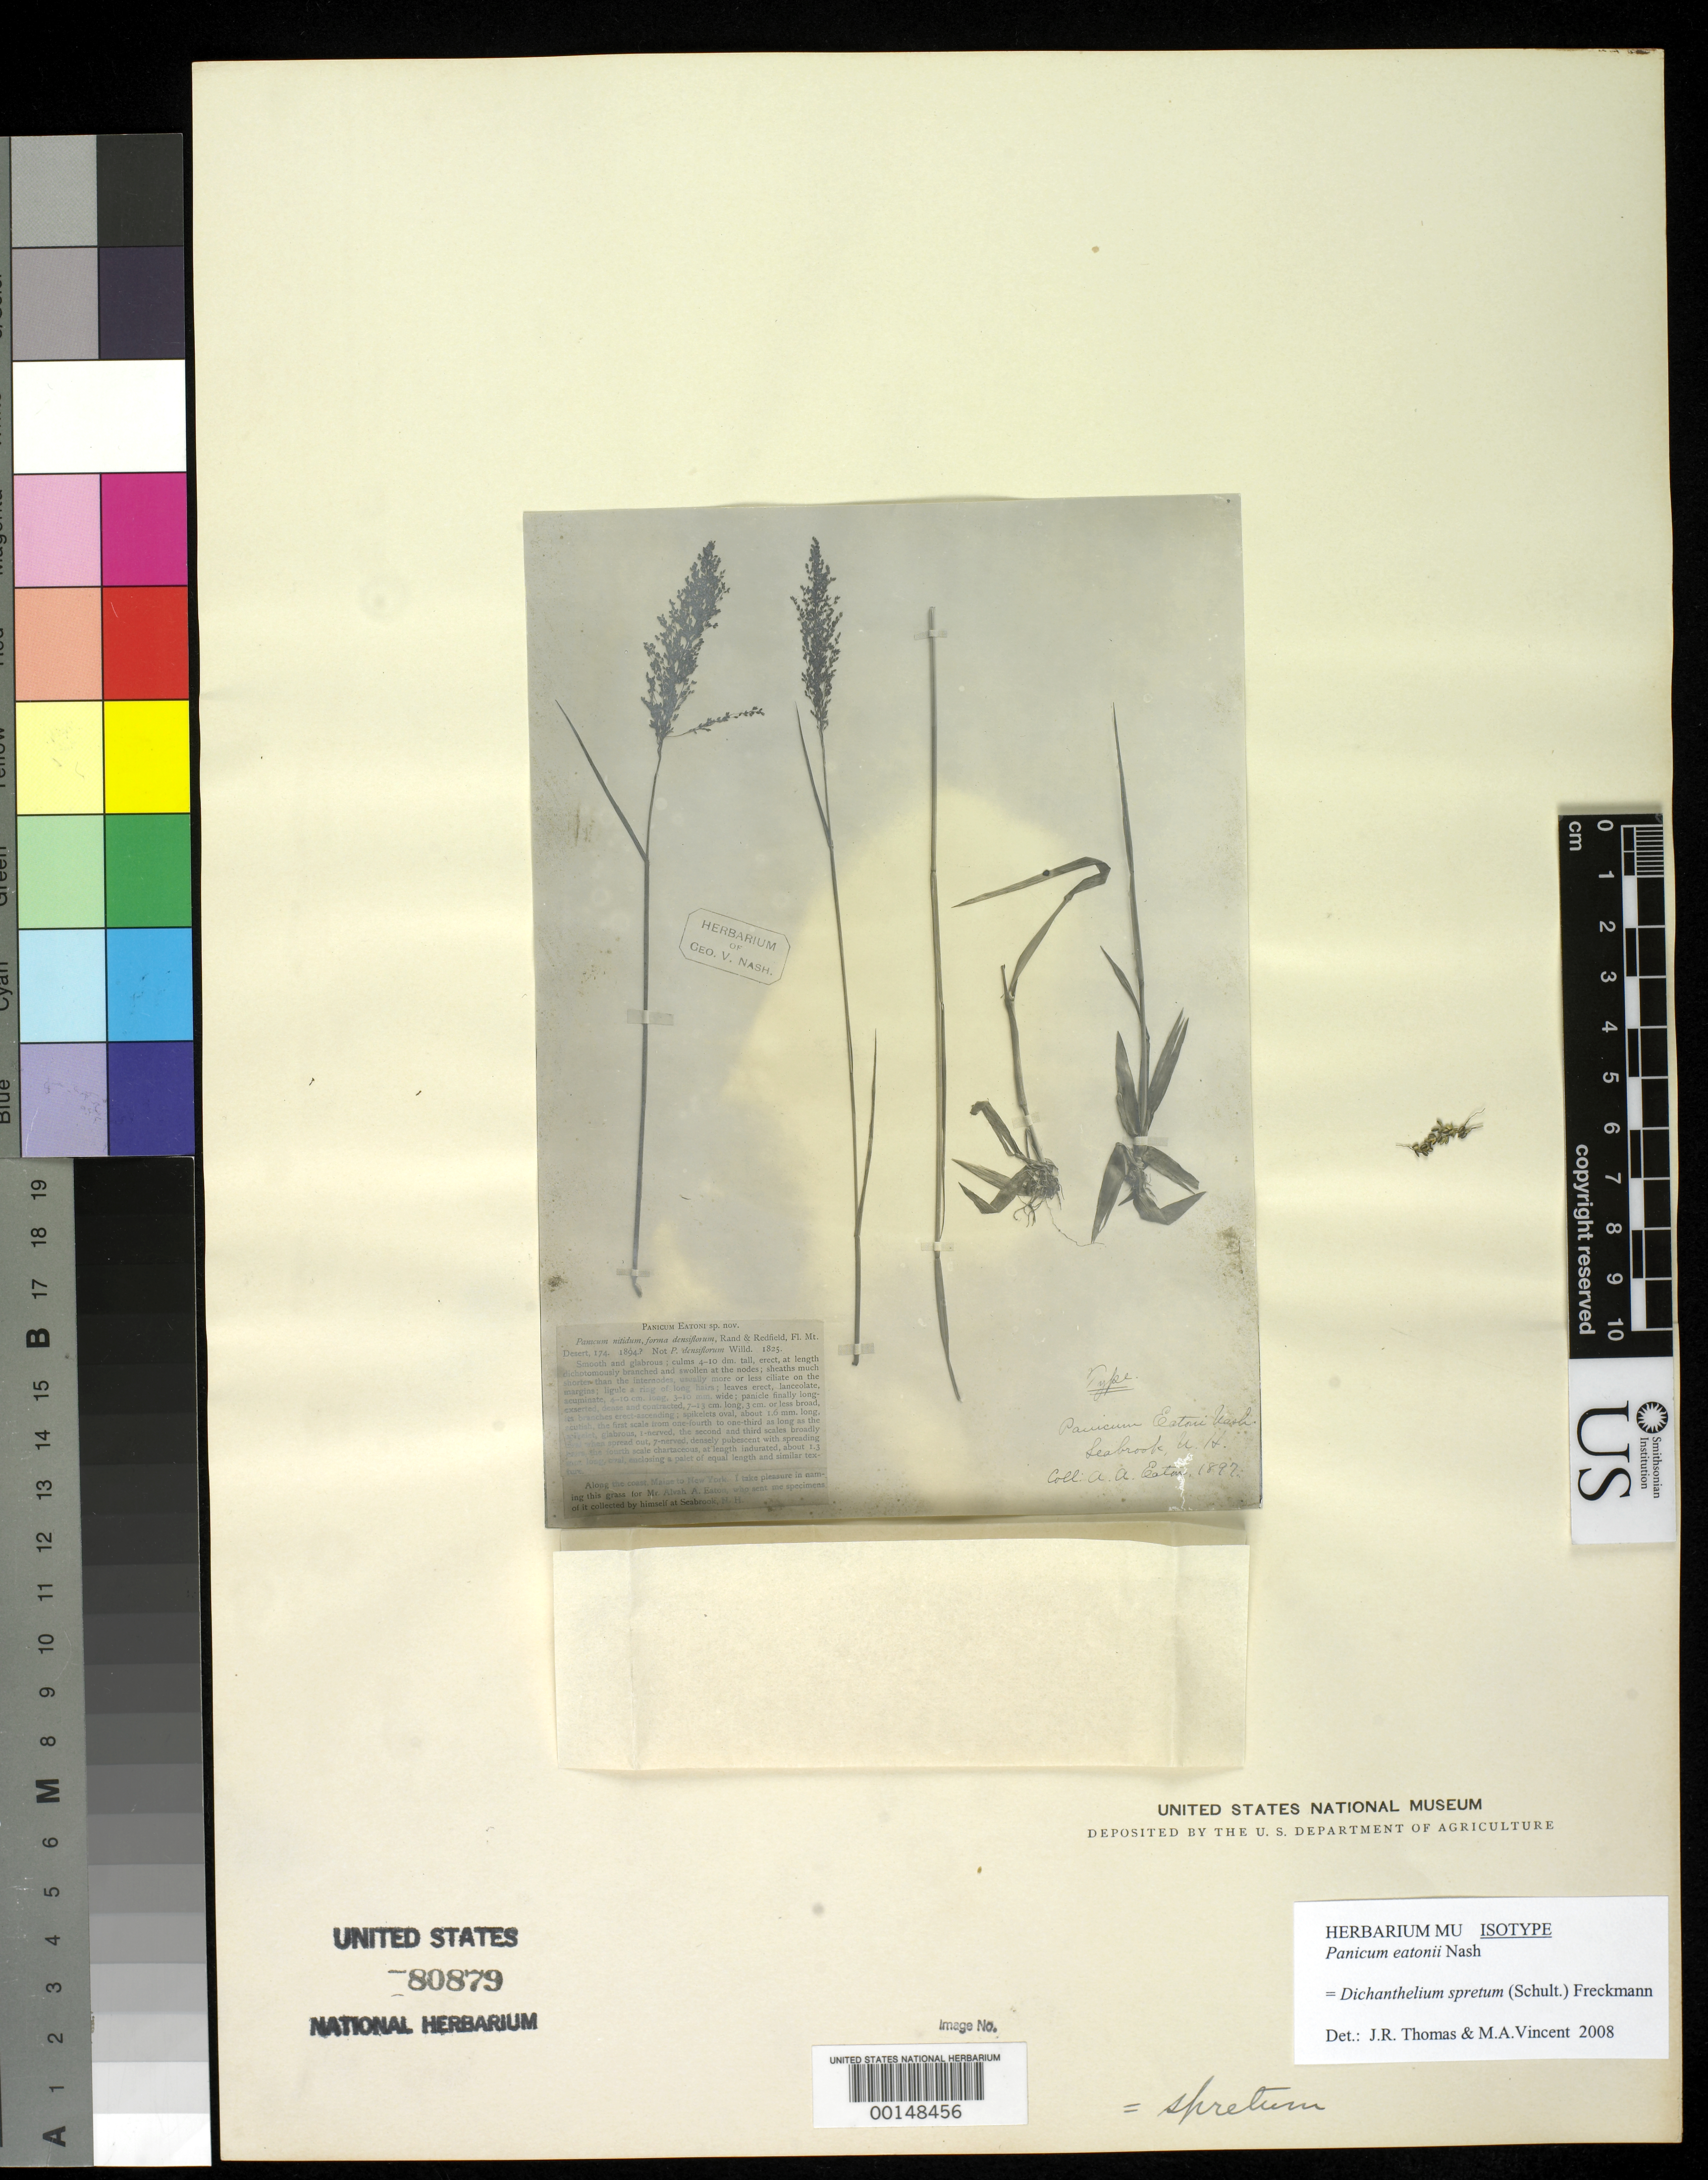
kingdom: Plantae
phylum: Tracheophyta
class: Liliopsida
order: Poales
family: Poaceae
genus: Panicum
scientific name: Panicum eatonii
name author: Nash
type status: Isotype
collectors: A. A. Eaton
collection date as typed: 1897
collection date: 1897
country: United States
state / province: New Hampshire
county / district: Rockingham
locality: Seabrook.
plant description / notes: Photograph and fragmentary material of type specimen.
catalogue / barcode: US 80879